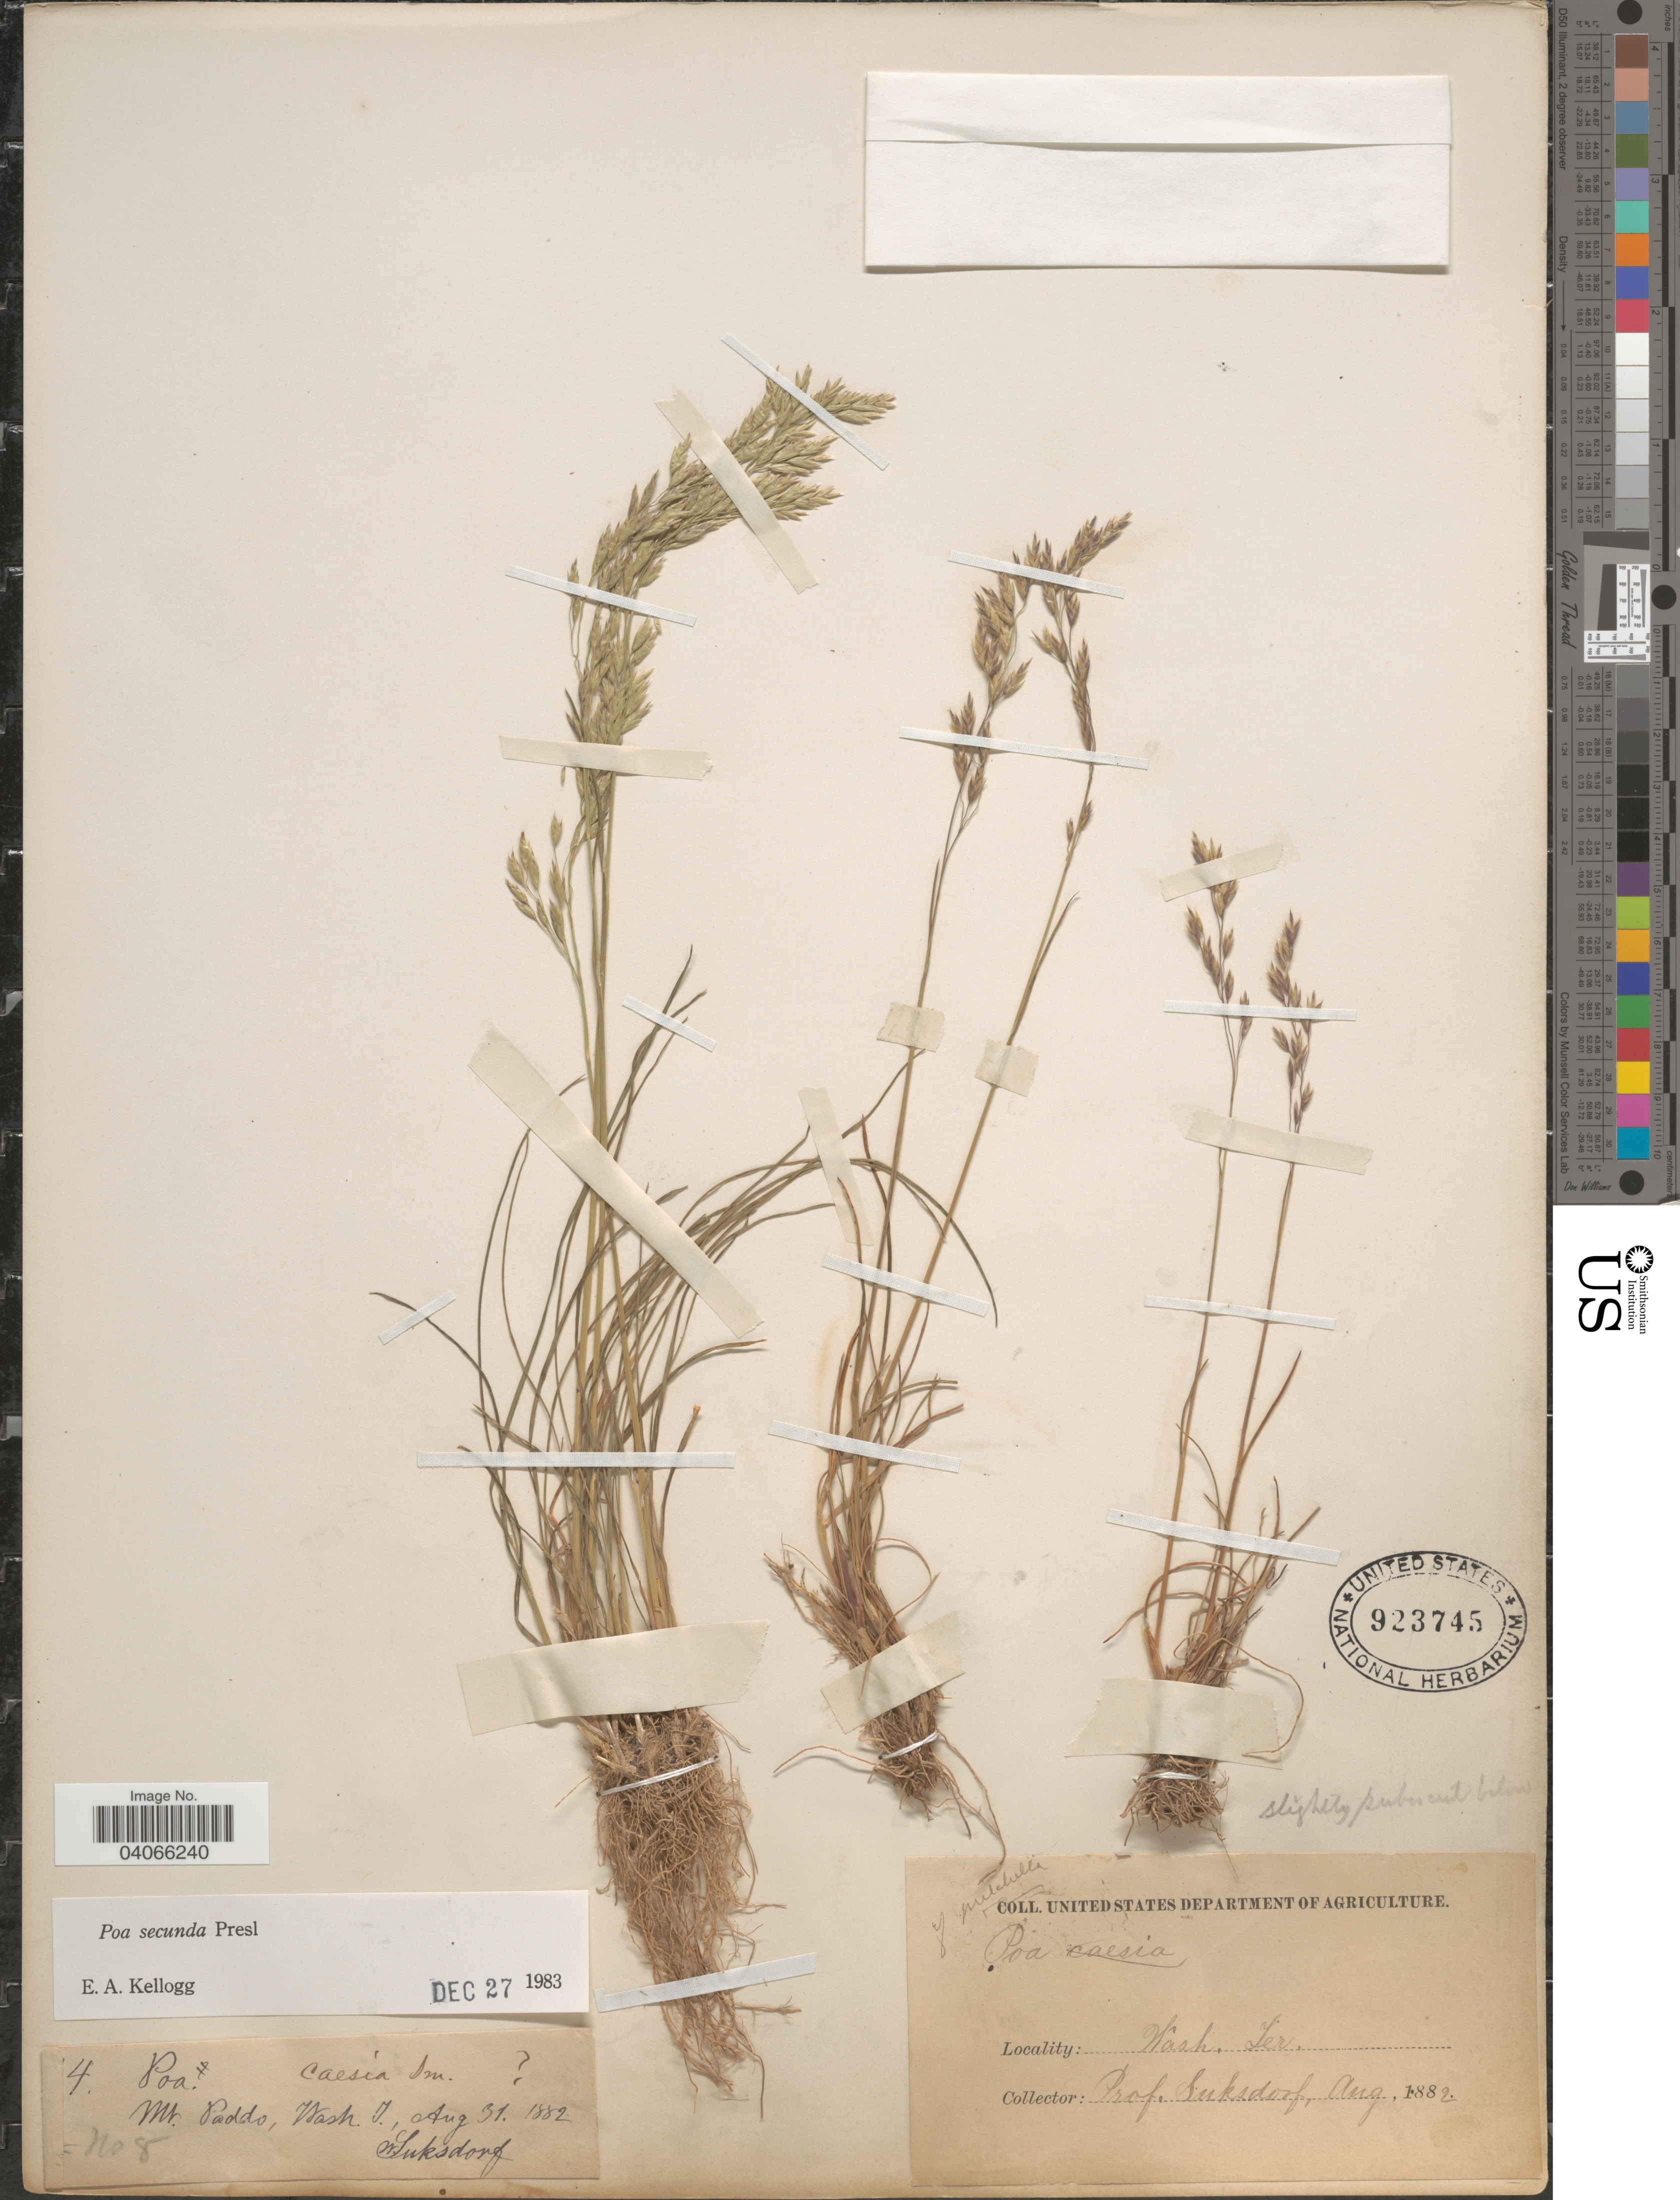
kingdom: Plantae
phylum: Tracheophyta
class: Liliopsida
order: Poales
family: Poaceae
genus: Poa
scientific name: Poa secunda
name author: J. Presl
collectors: W. N. Suksdorf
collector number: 4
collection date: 1882-08-31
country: United States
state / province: Washington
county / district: Skamania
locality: Mt. Paddo, Wash. Terr.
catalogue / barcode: US 923745